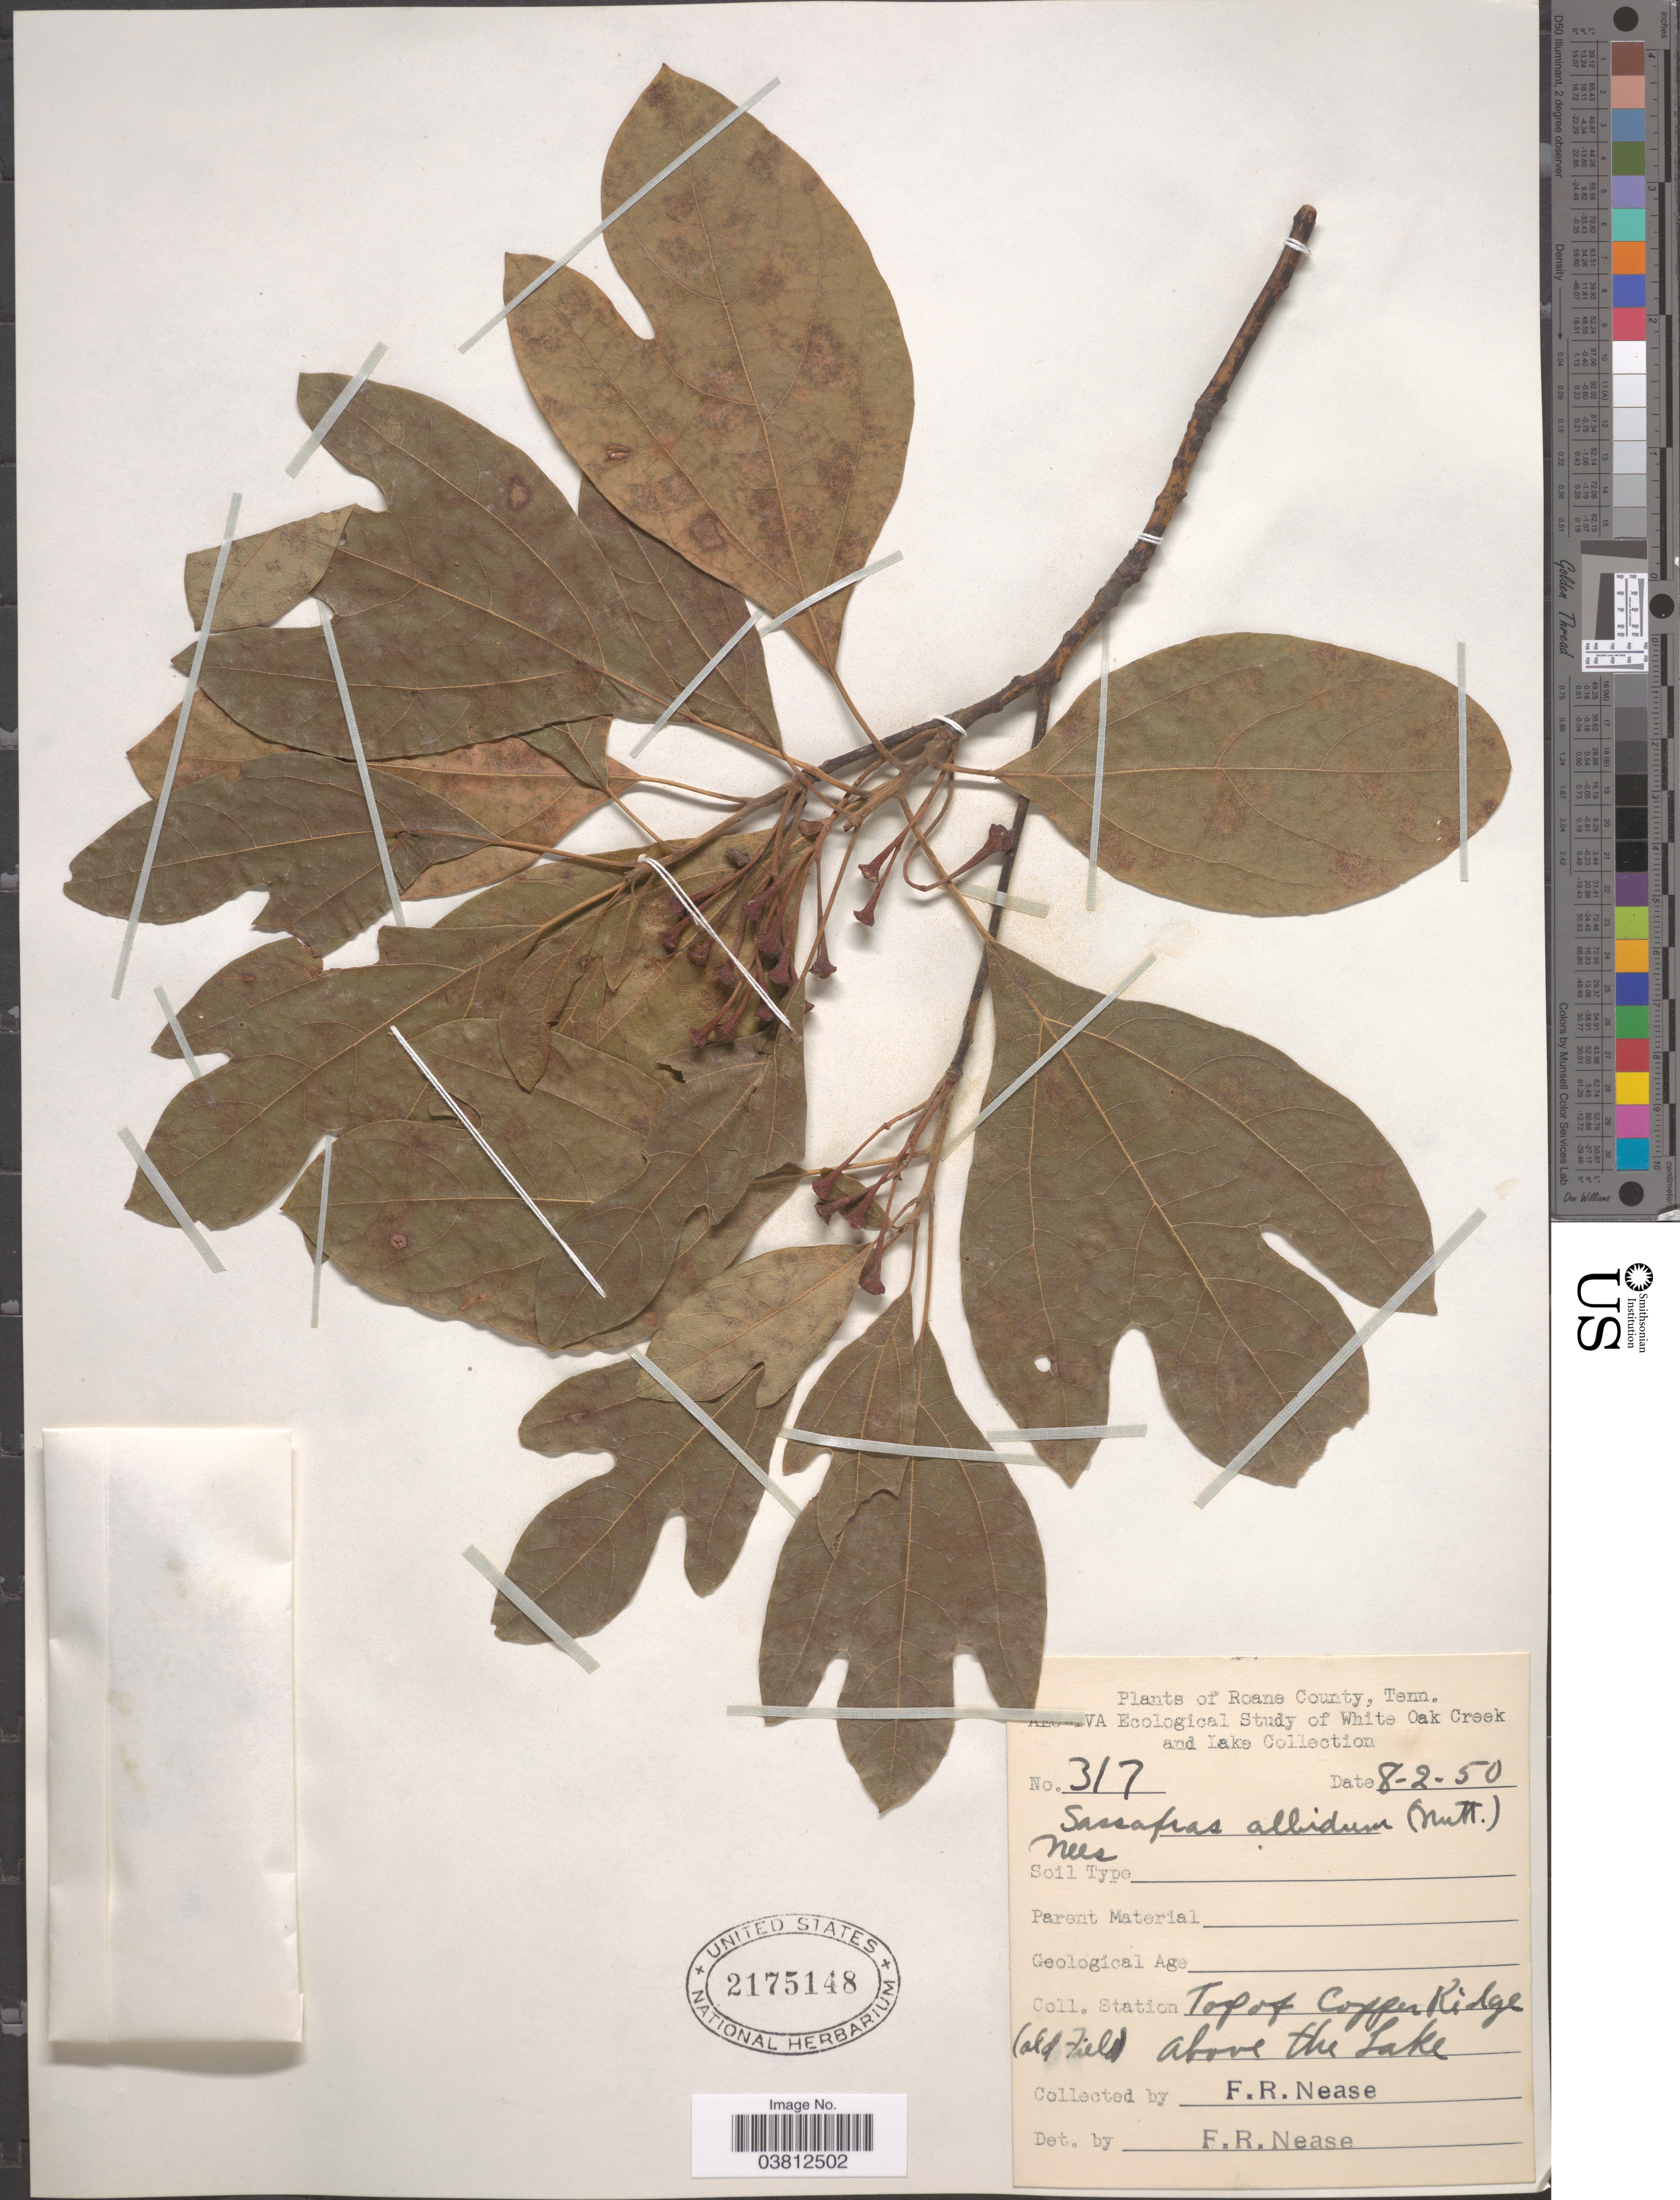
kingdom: Plantae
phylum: Tracheophyta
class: Magnoliopsida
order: Laurales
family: Lauraceae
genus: Sassafras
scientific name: Sassafras albidum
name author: (Nutt.) Nees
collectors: F. Nease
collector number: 317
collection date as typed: Transcribed d/m/y: 2/8/50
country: United States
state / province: Tennessee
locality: Roane County. Coll. Station. Top of Copper Ridge (old field) above the Lake.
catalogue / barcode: US 2175148